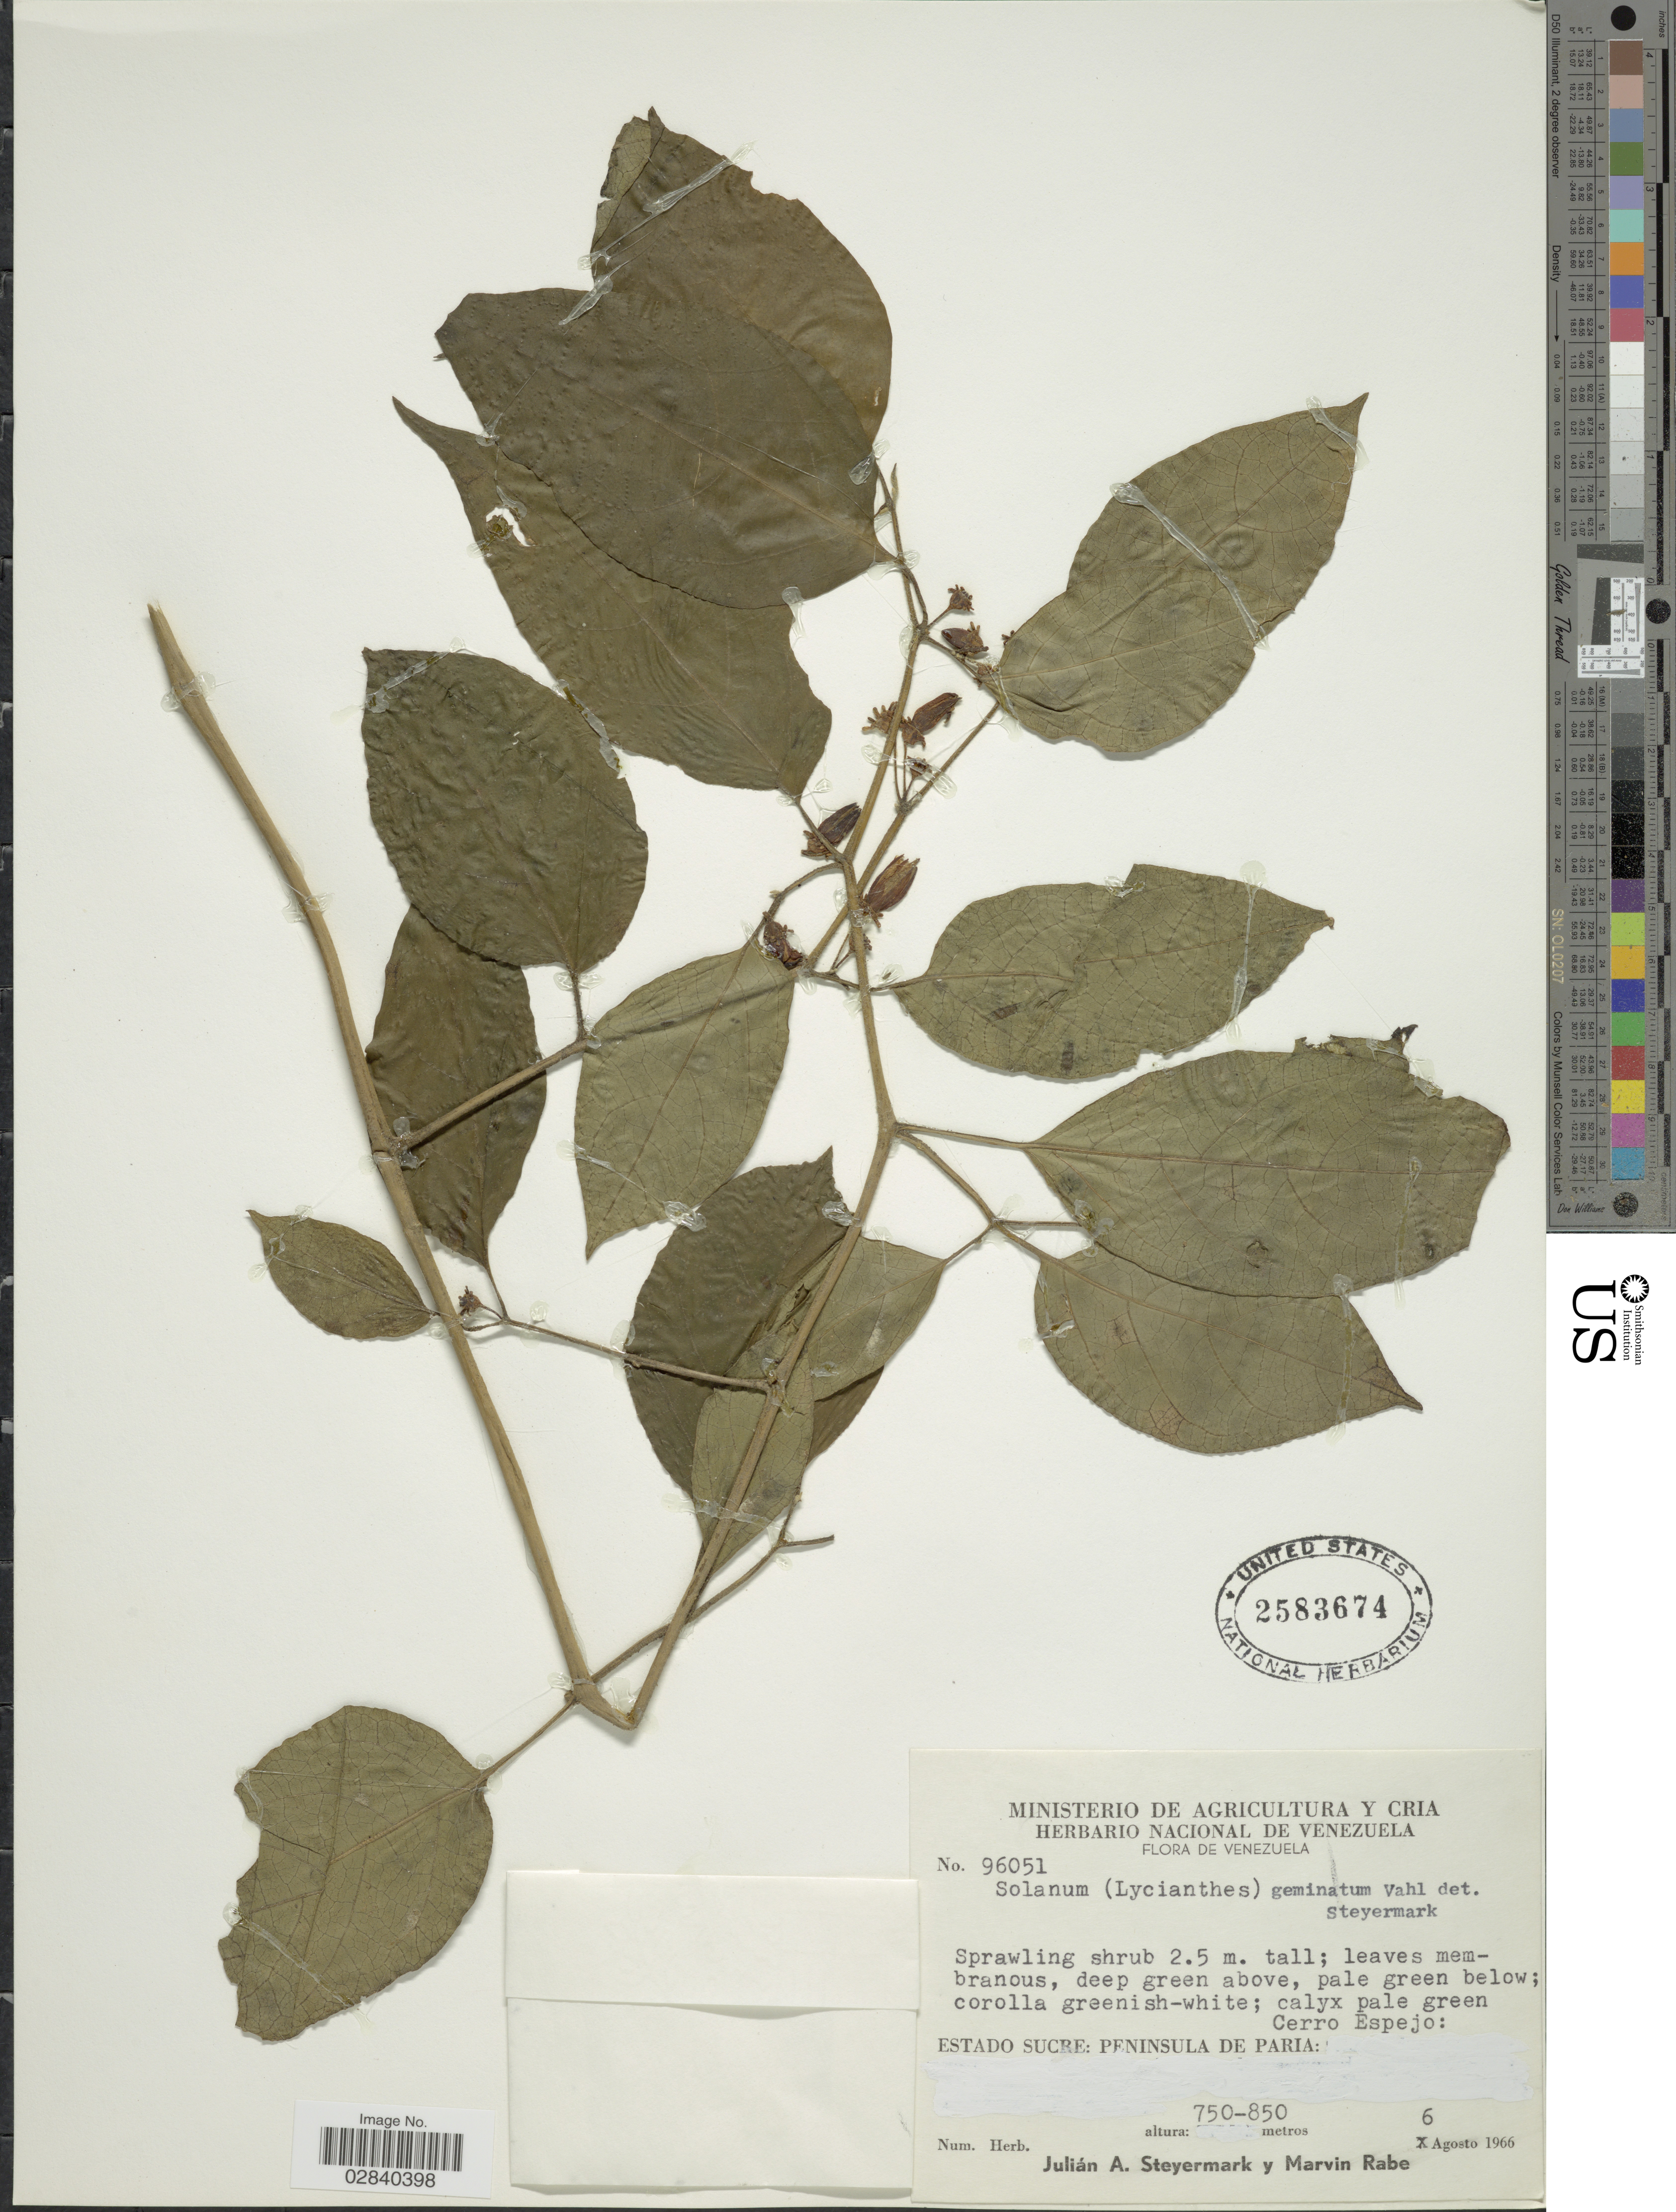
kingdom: Plantae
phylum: Tracheophyta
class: Magnoliopsida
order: Solanales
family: Solanaceae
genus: Lycianthes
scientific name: Lycianthes pauciflora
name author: (Vahl) Bitter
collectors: J. Steyermark & M. Rabe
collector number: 96051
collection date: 1966-08-06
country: Venezuela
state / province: Sucre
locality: Cerro Espejo. Estado Sucre: Peninsula de Paria.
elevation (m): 750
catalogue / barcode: US 2583674